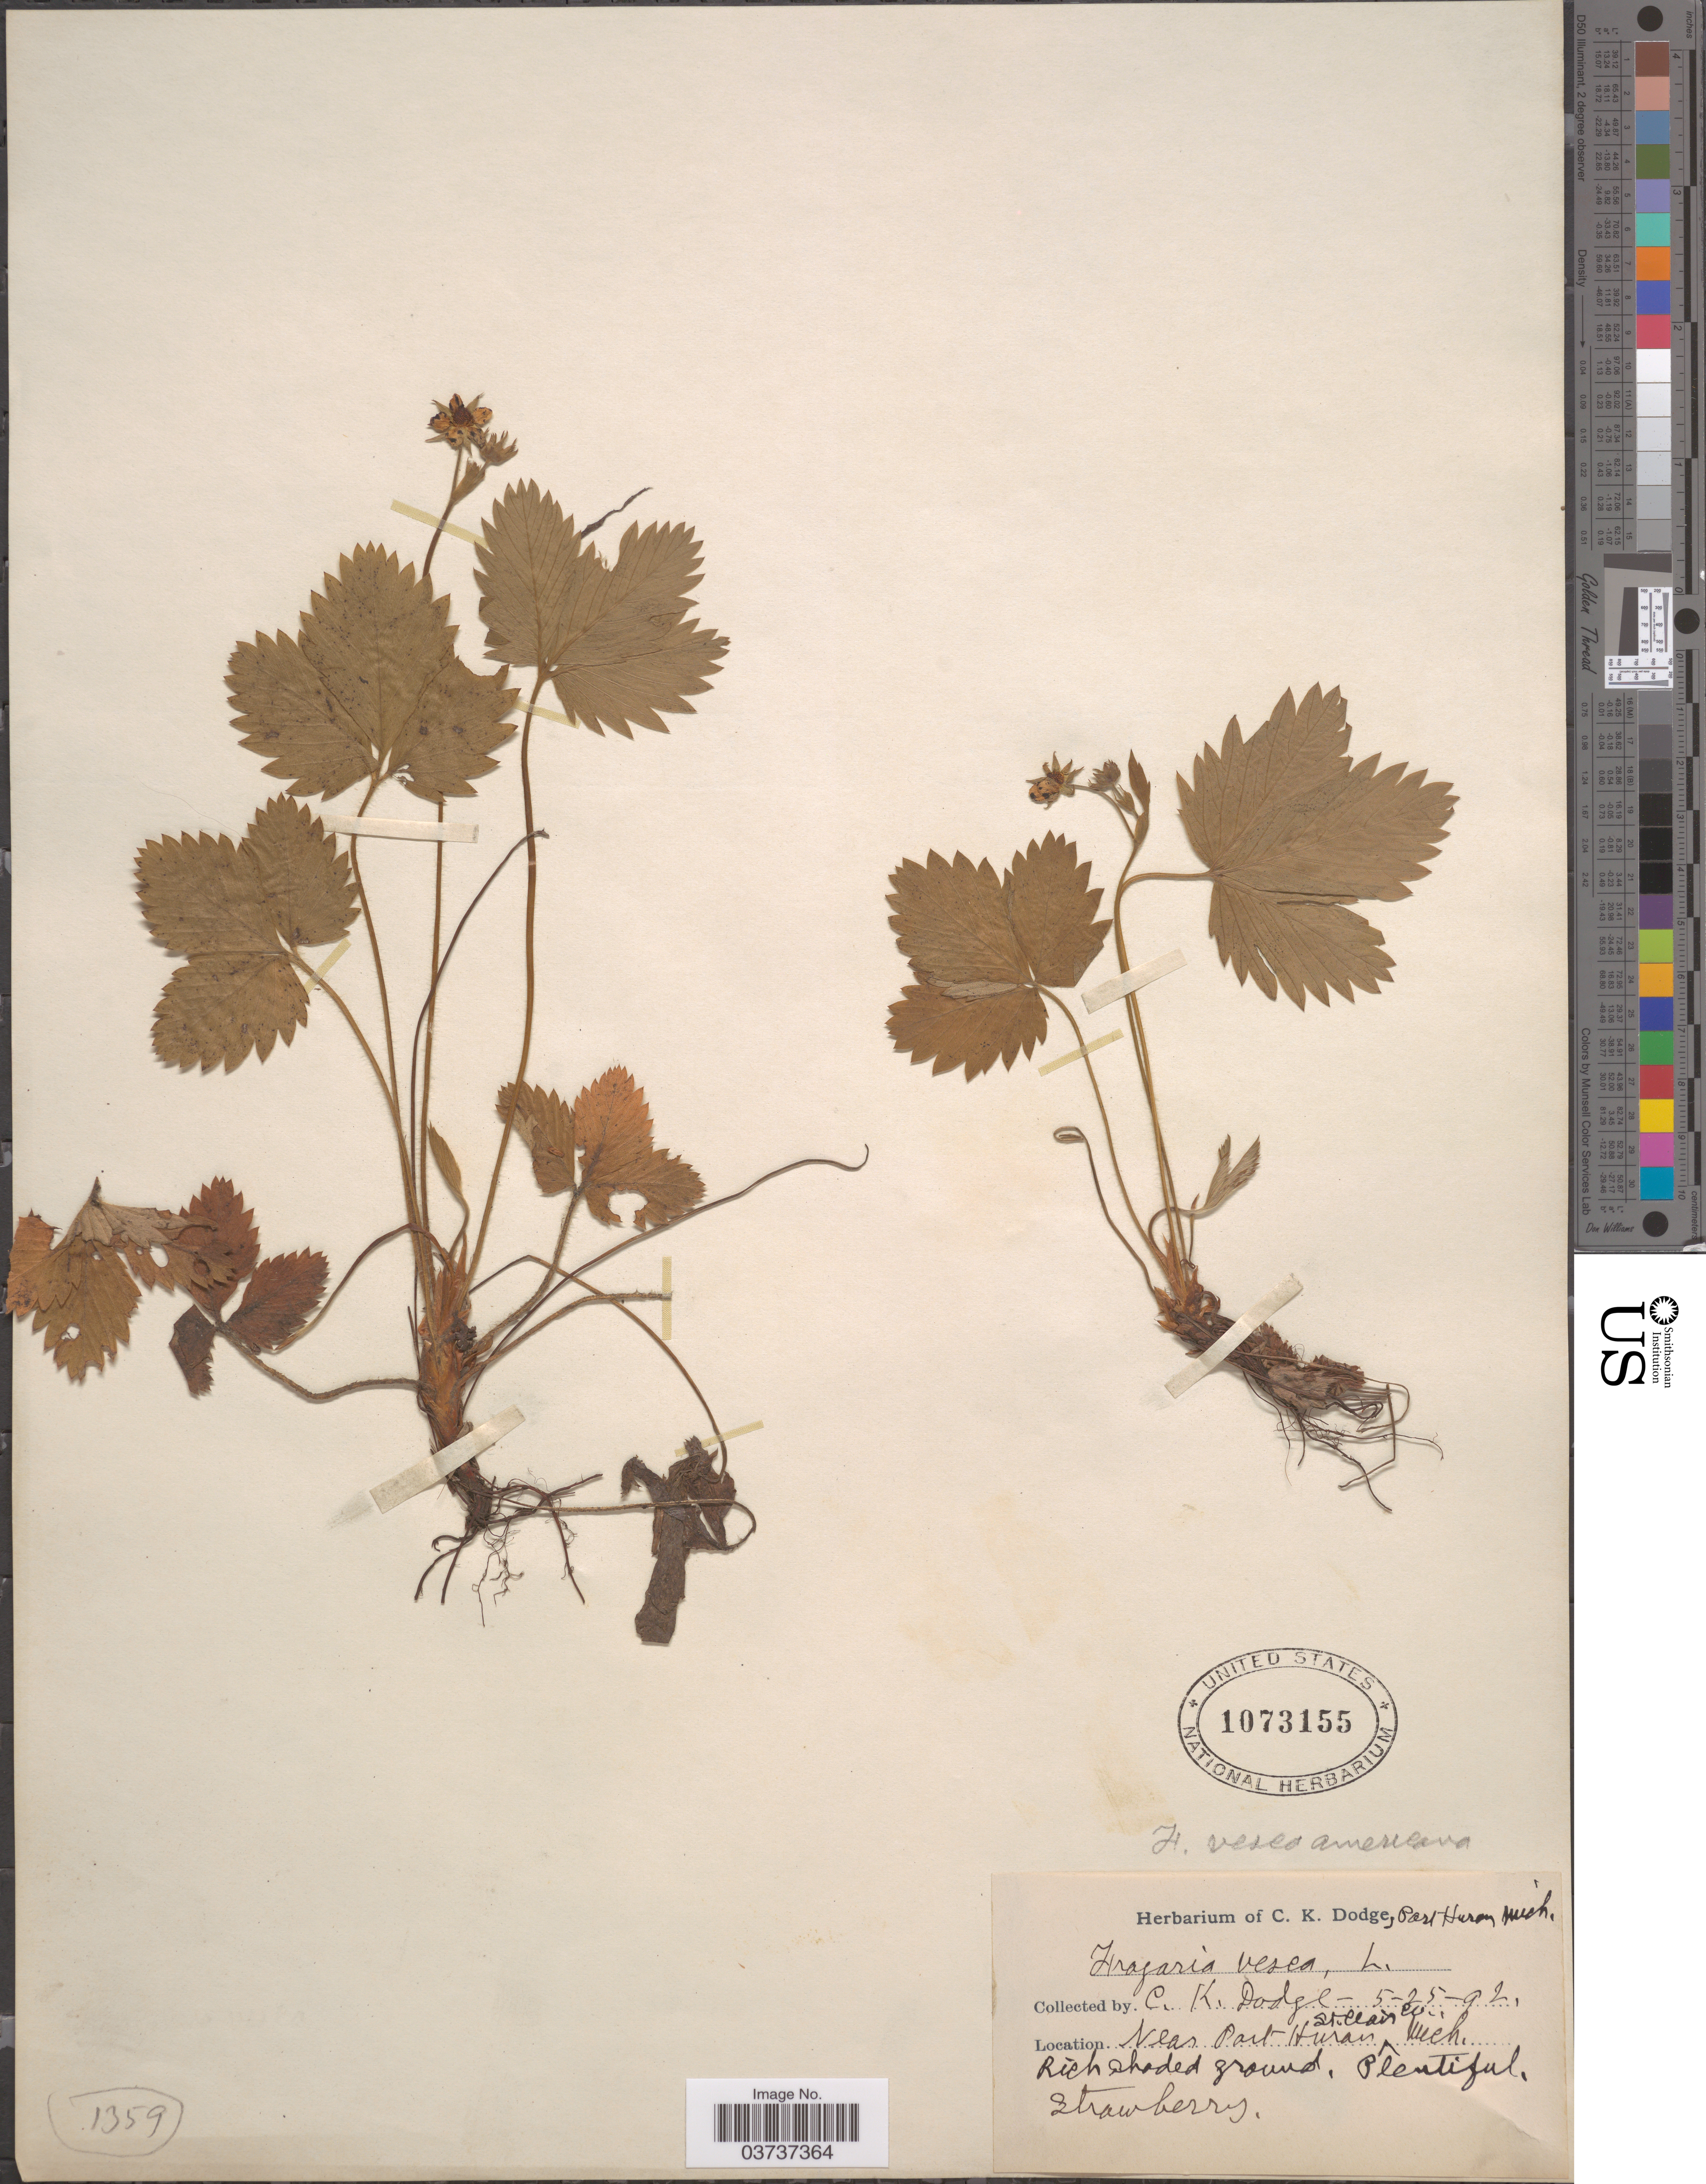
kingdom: Plantae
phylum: Tracheophyta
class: Magnoliopsida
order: Rosales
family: Rosaceae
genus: Fragaria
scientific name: Fragaria vesca subsp. americana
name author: (Porter) Staudt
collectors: C. Dodge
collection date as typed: Transcribed d/m/y: 25/5/92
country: United States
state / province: Michigan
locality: Near Port Huron. St. Clair Co.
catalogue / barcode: US 1073155